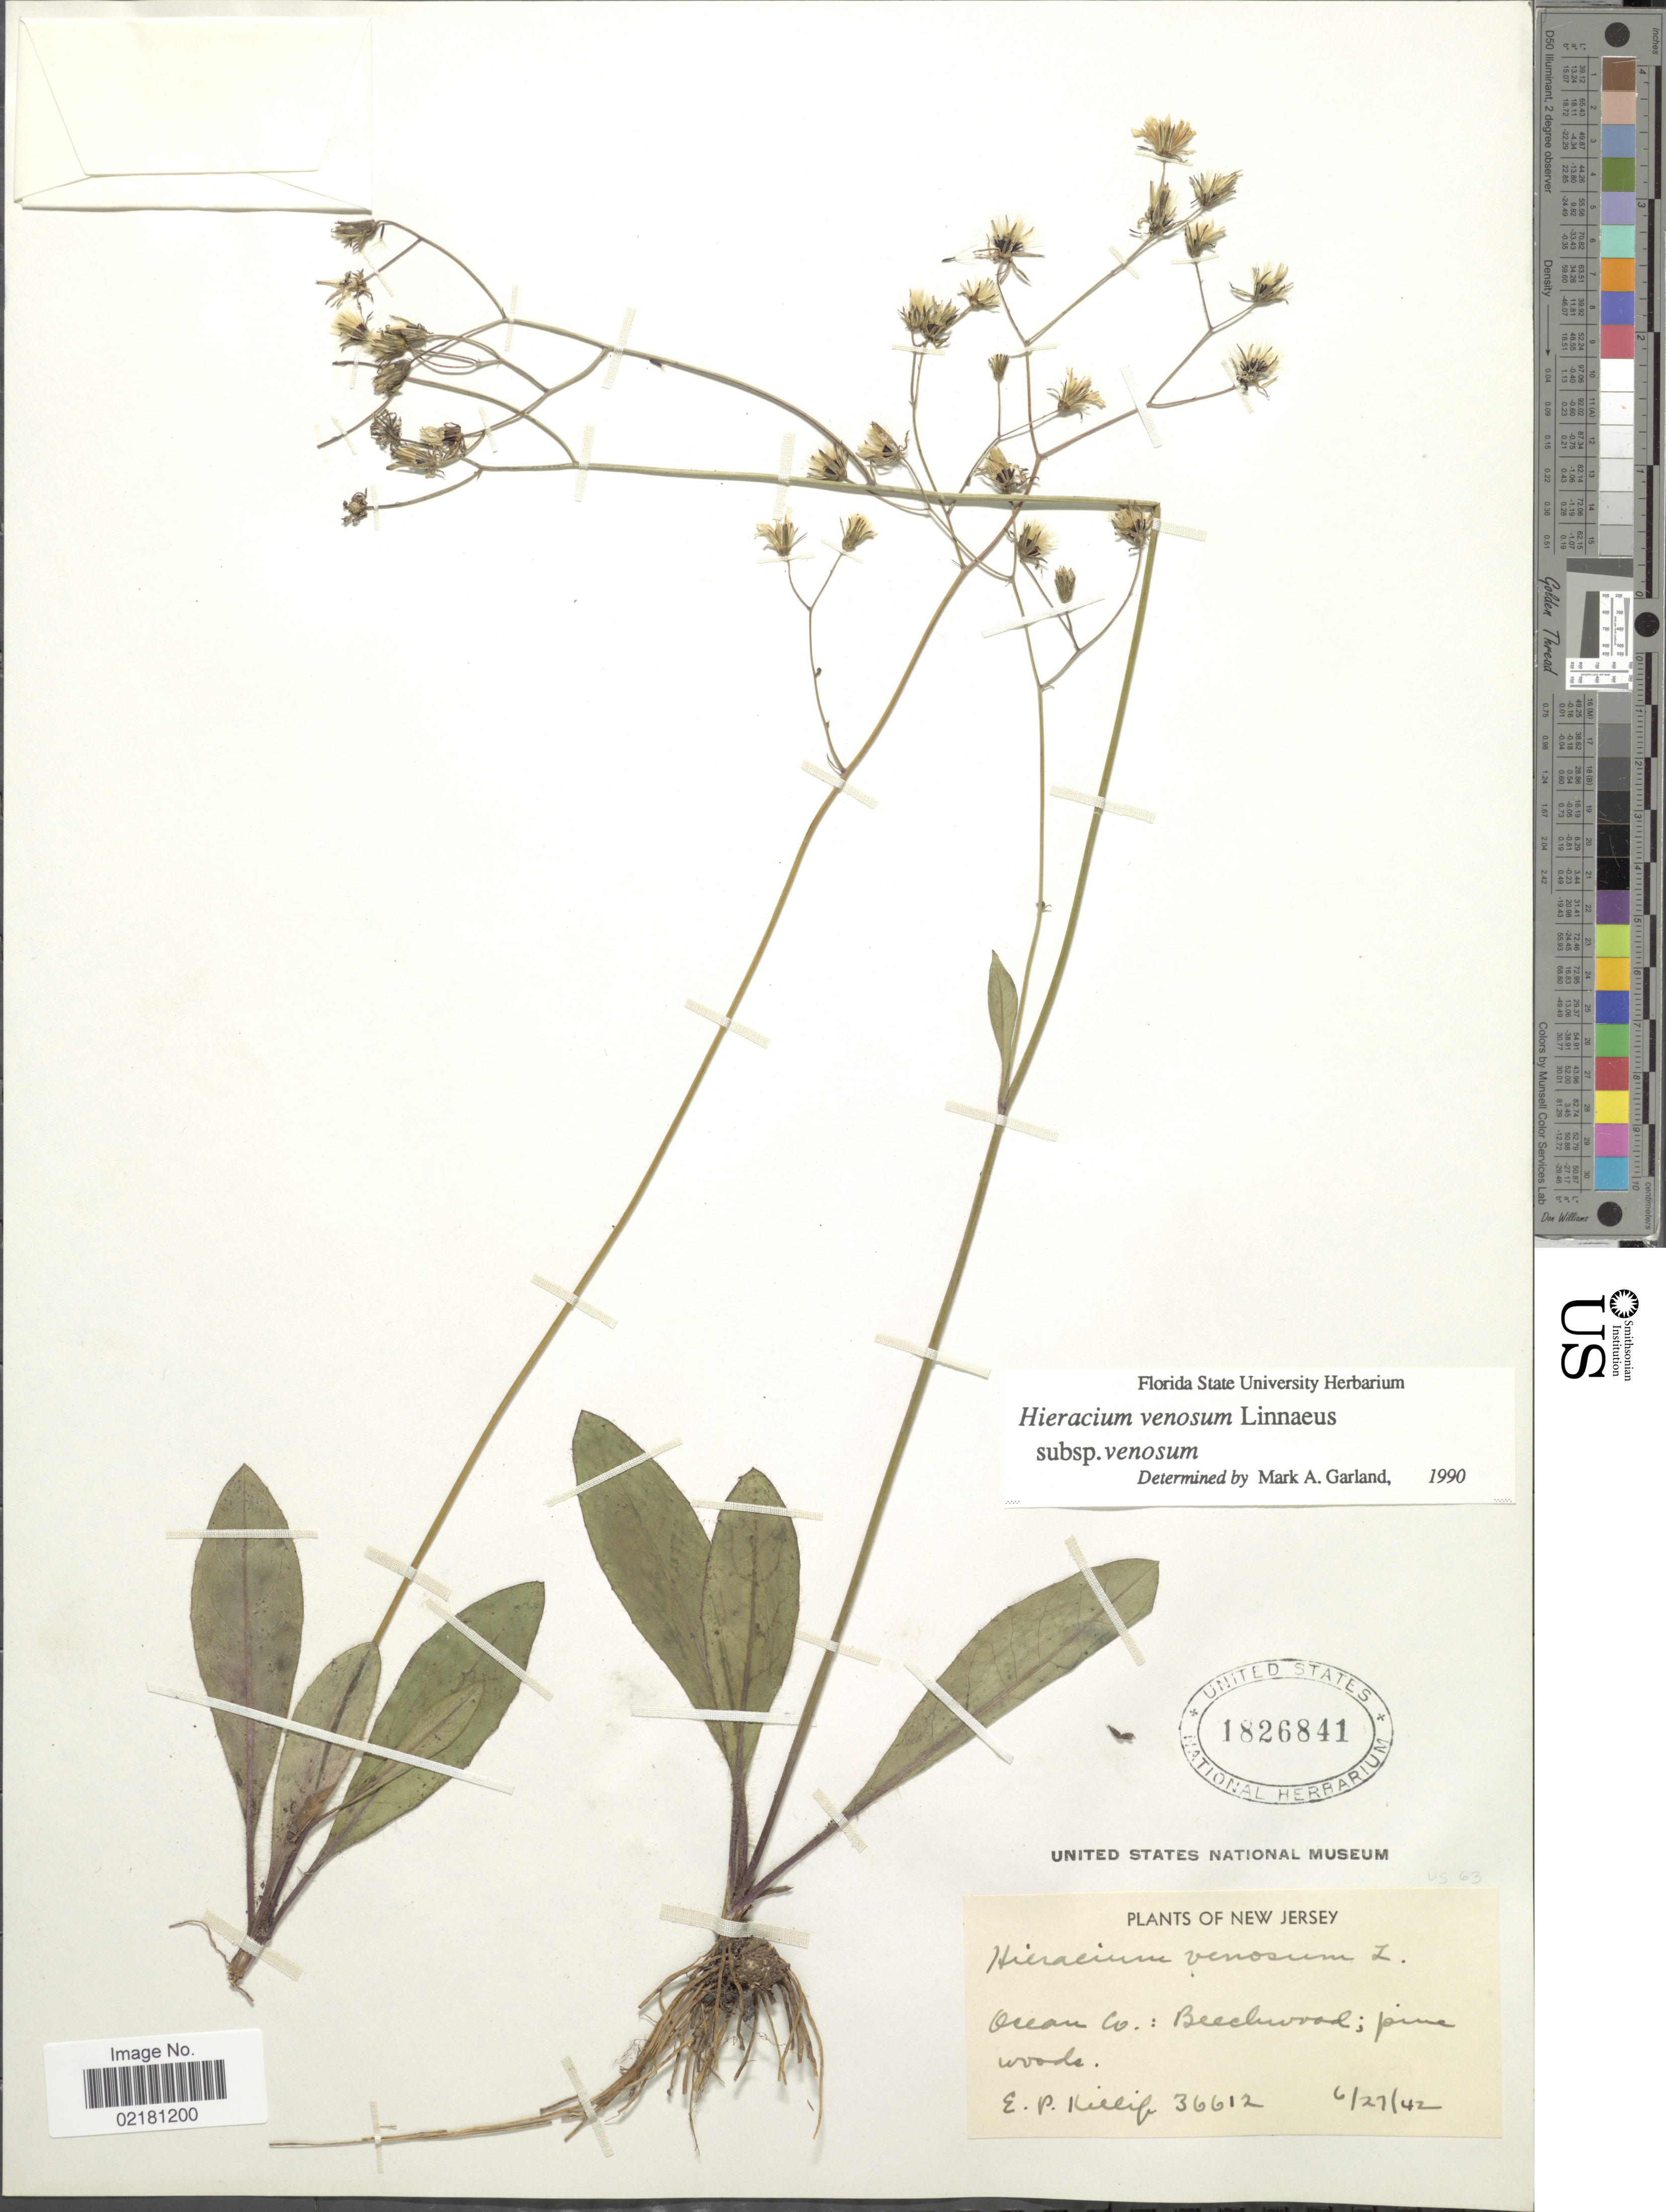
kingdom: Plantae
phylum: Tracheophyta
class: Magnoliopsida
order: Asterales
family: Asteraceae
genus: Hieracium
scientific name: Hieracium venosum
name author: L.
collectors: E. P. Killip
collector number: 36612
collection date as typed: Transcribed d/m/y: 27/6/42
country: United States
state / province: New Jersey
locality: Ocean Co.: Beckwood; pine woods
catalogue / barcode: US 1826841